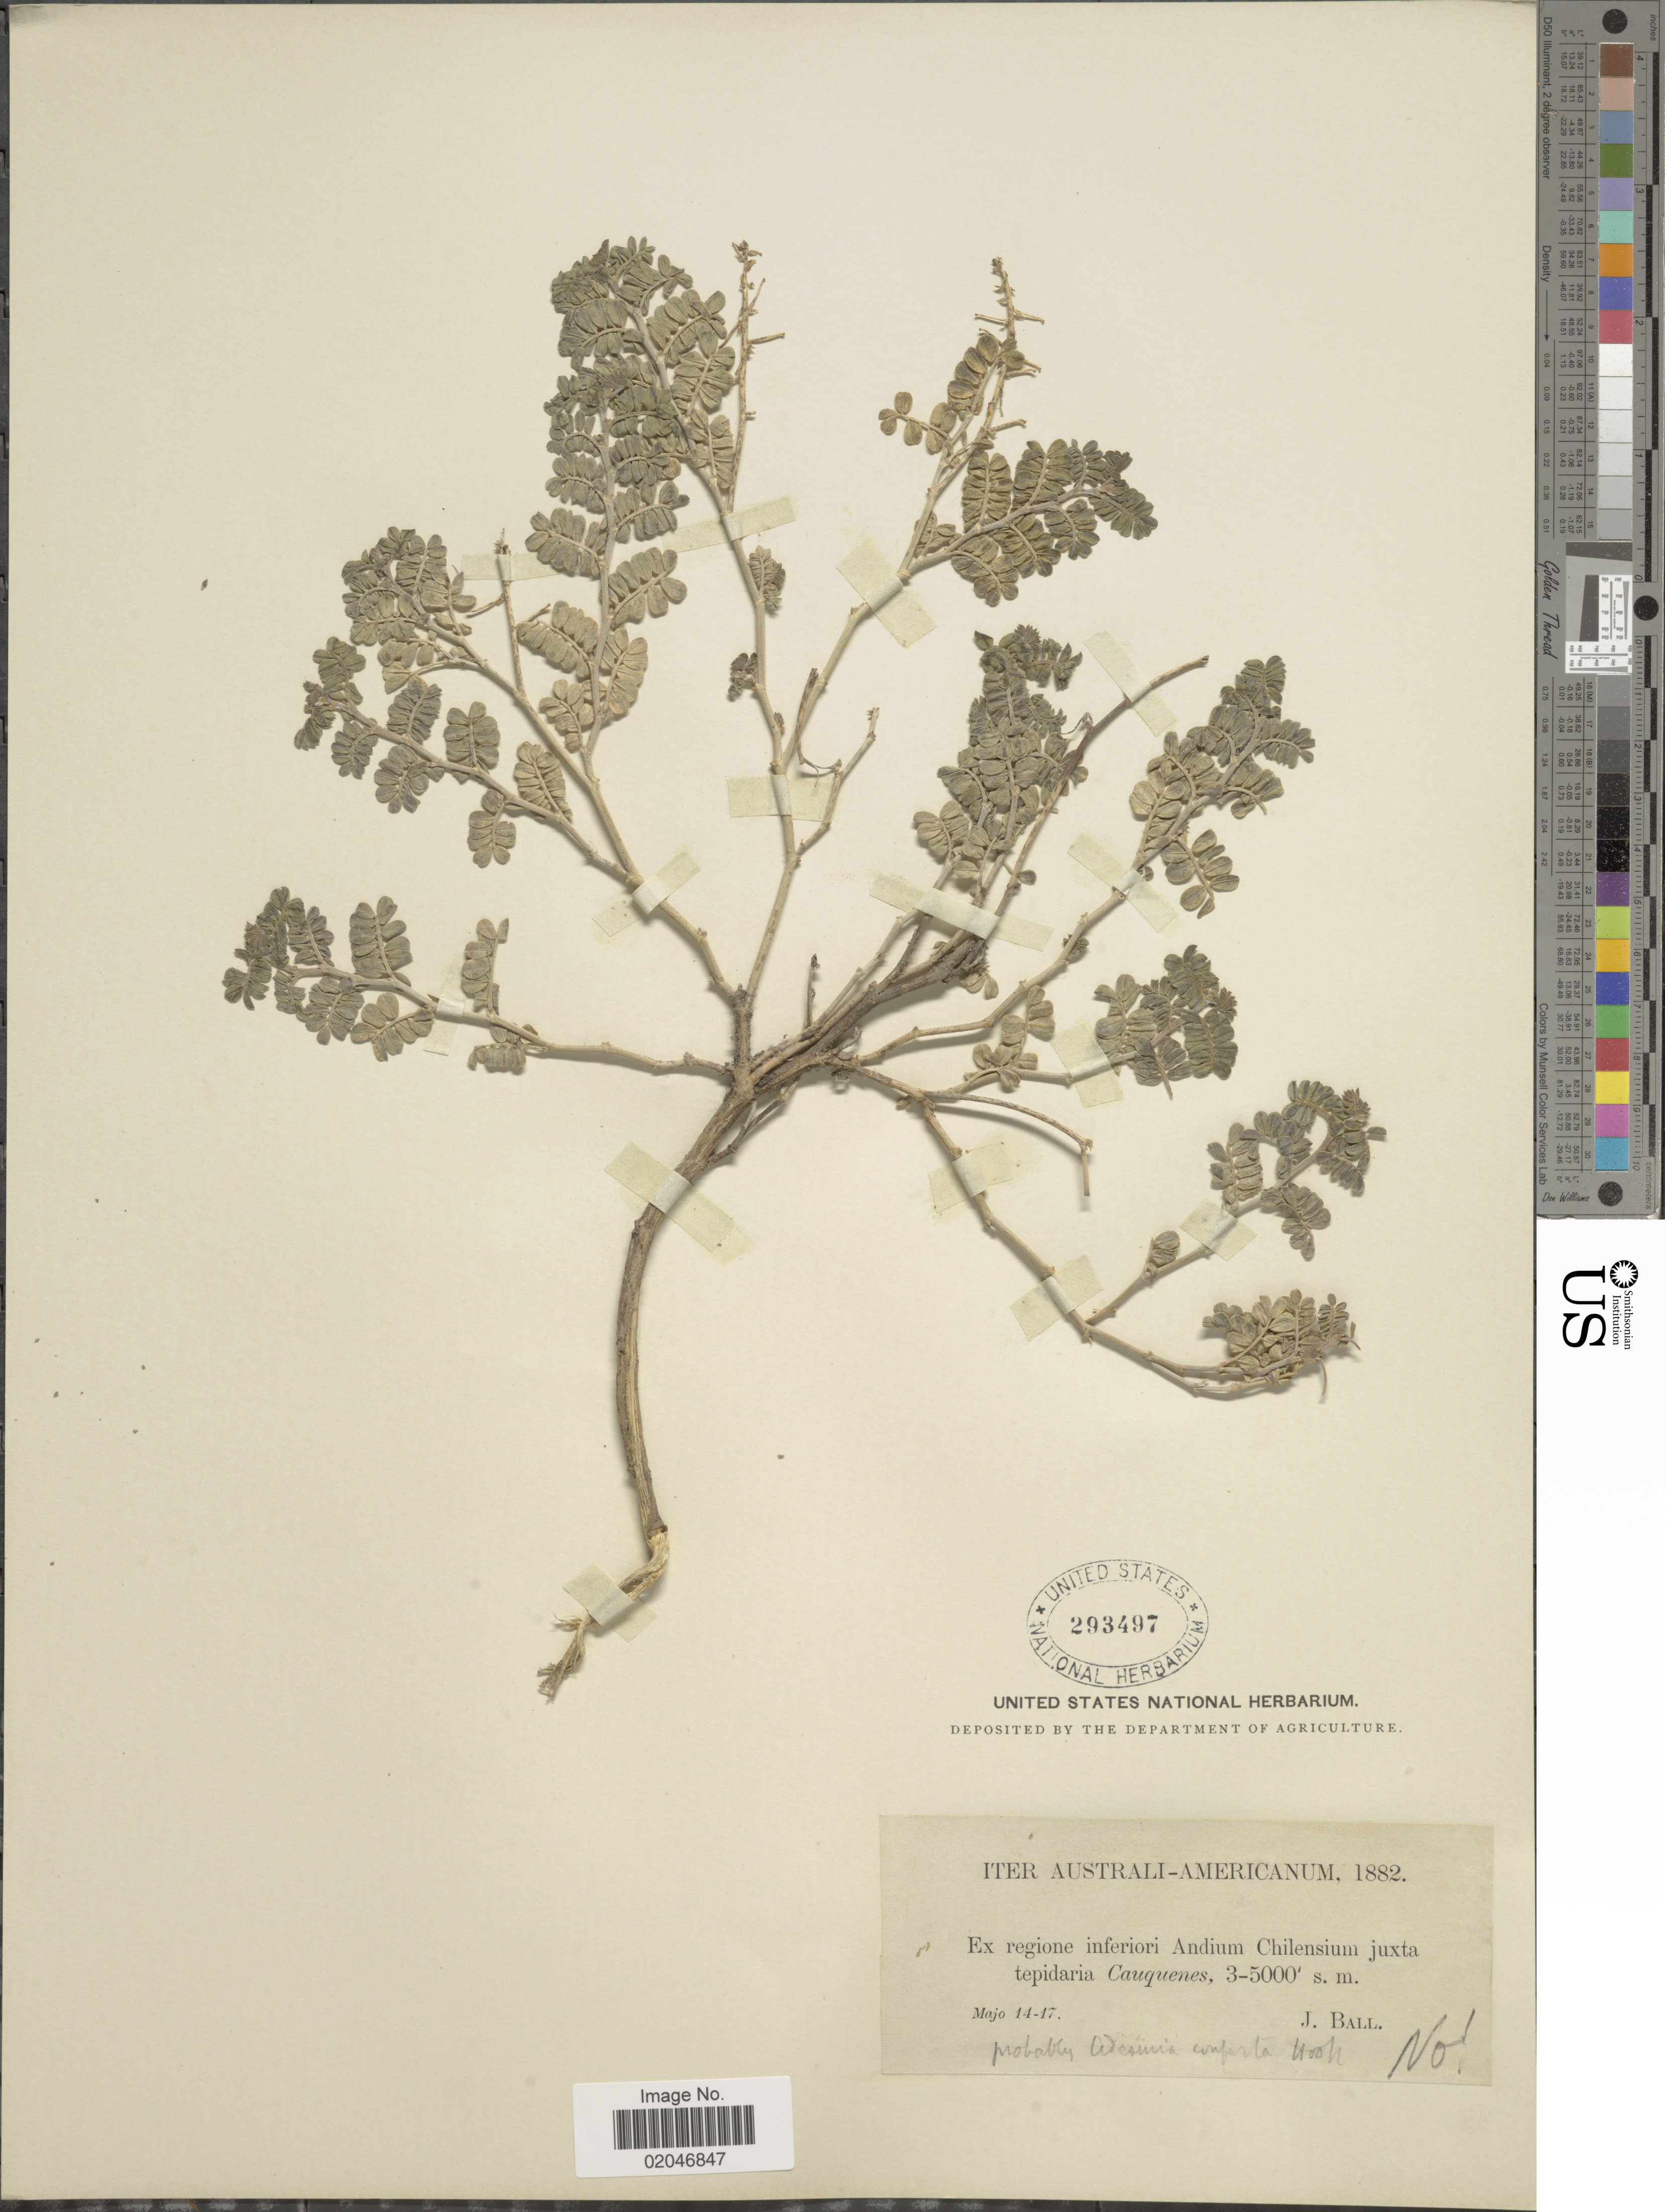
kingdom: Plantae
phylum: Tracheophyta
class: Magnoliopsida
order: Fabales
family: Fabaceae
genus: Adesmia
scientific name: Adesmia conferta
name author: Hook. & Arn.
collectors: J. Ball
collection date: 1882-05-14/1882-05-17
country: Chile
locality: Australi-Americanum, Andium Chilensium juxta tepidaria Cauquenes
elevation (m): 914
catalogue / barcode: US 293497